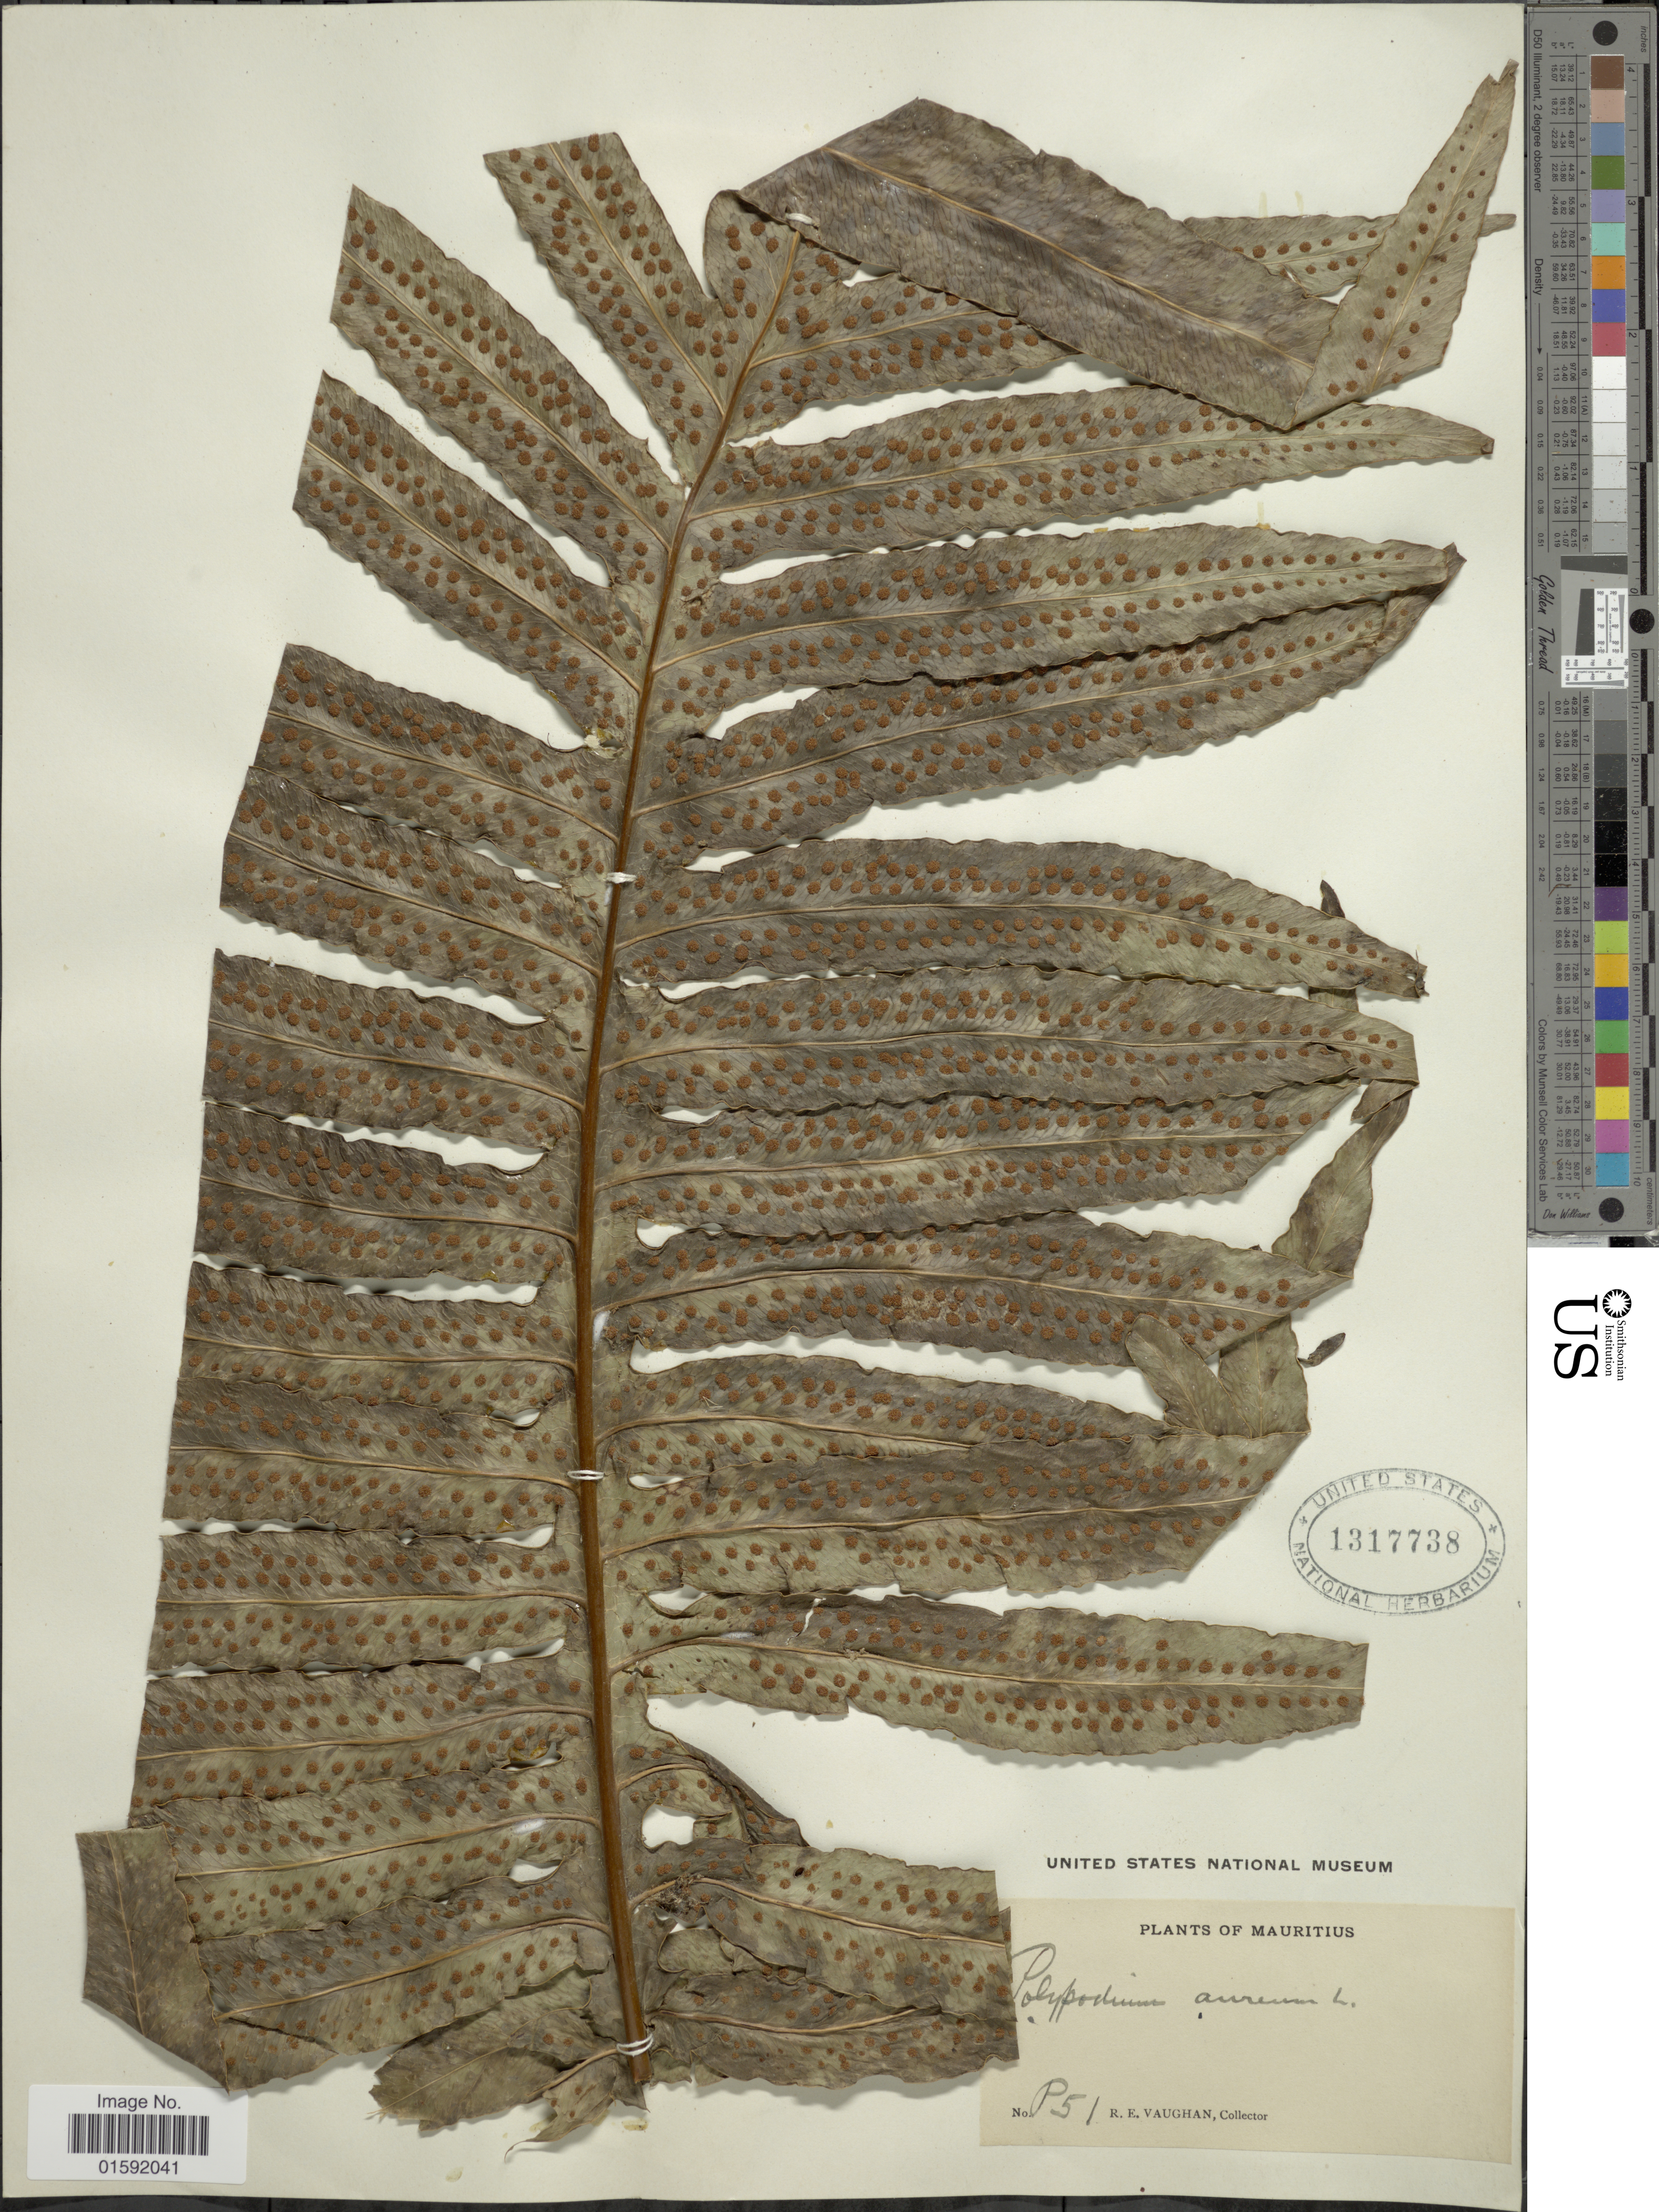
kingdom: Plantae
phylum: Tracheophyta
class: Polypodiopsida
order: Polypodiales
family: Polypodiaceae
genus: Phlebodium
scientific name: Phlebodium aureum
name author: (L.) J. Sm.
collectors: R. Vaughan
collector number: P51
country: Mauritius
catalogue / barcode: US 1317738